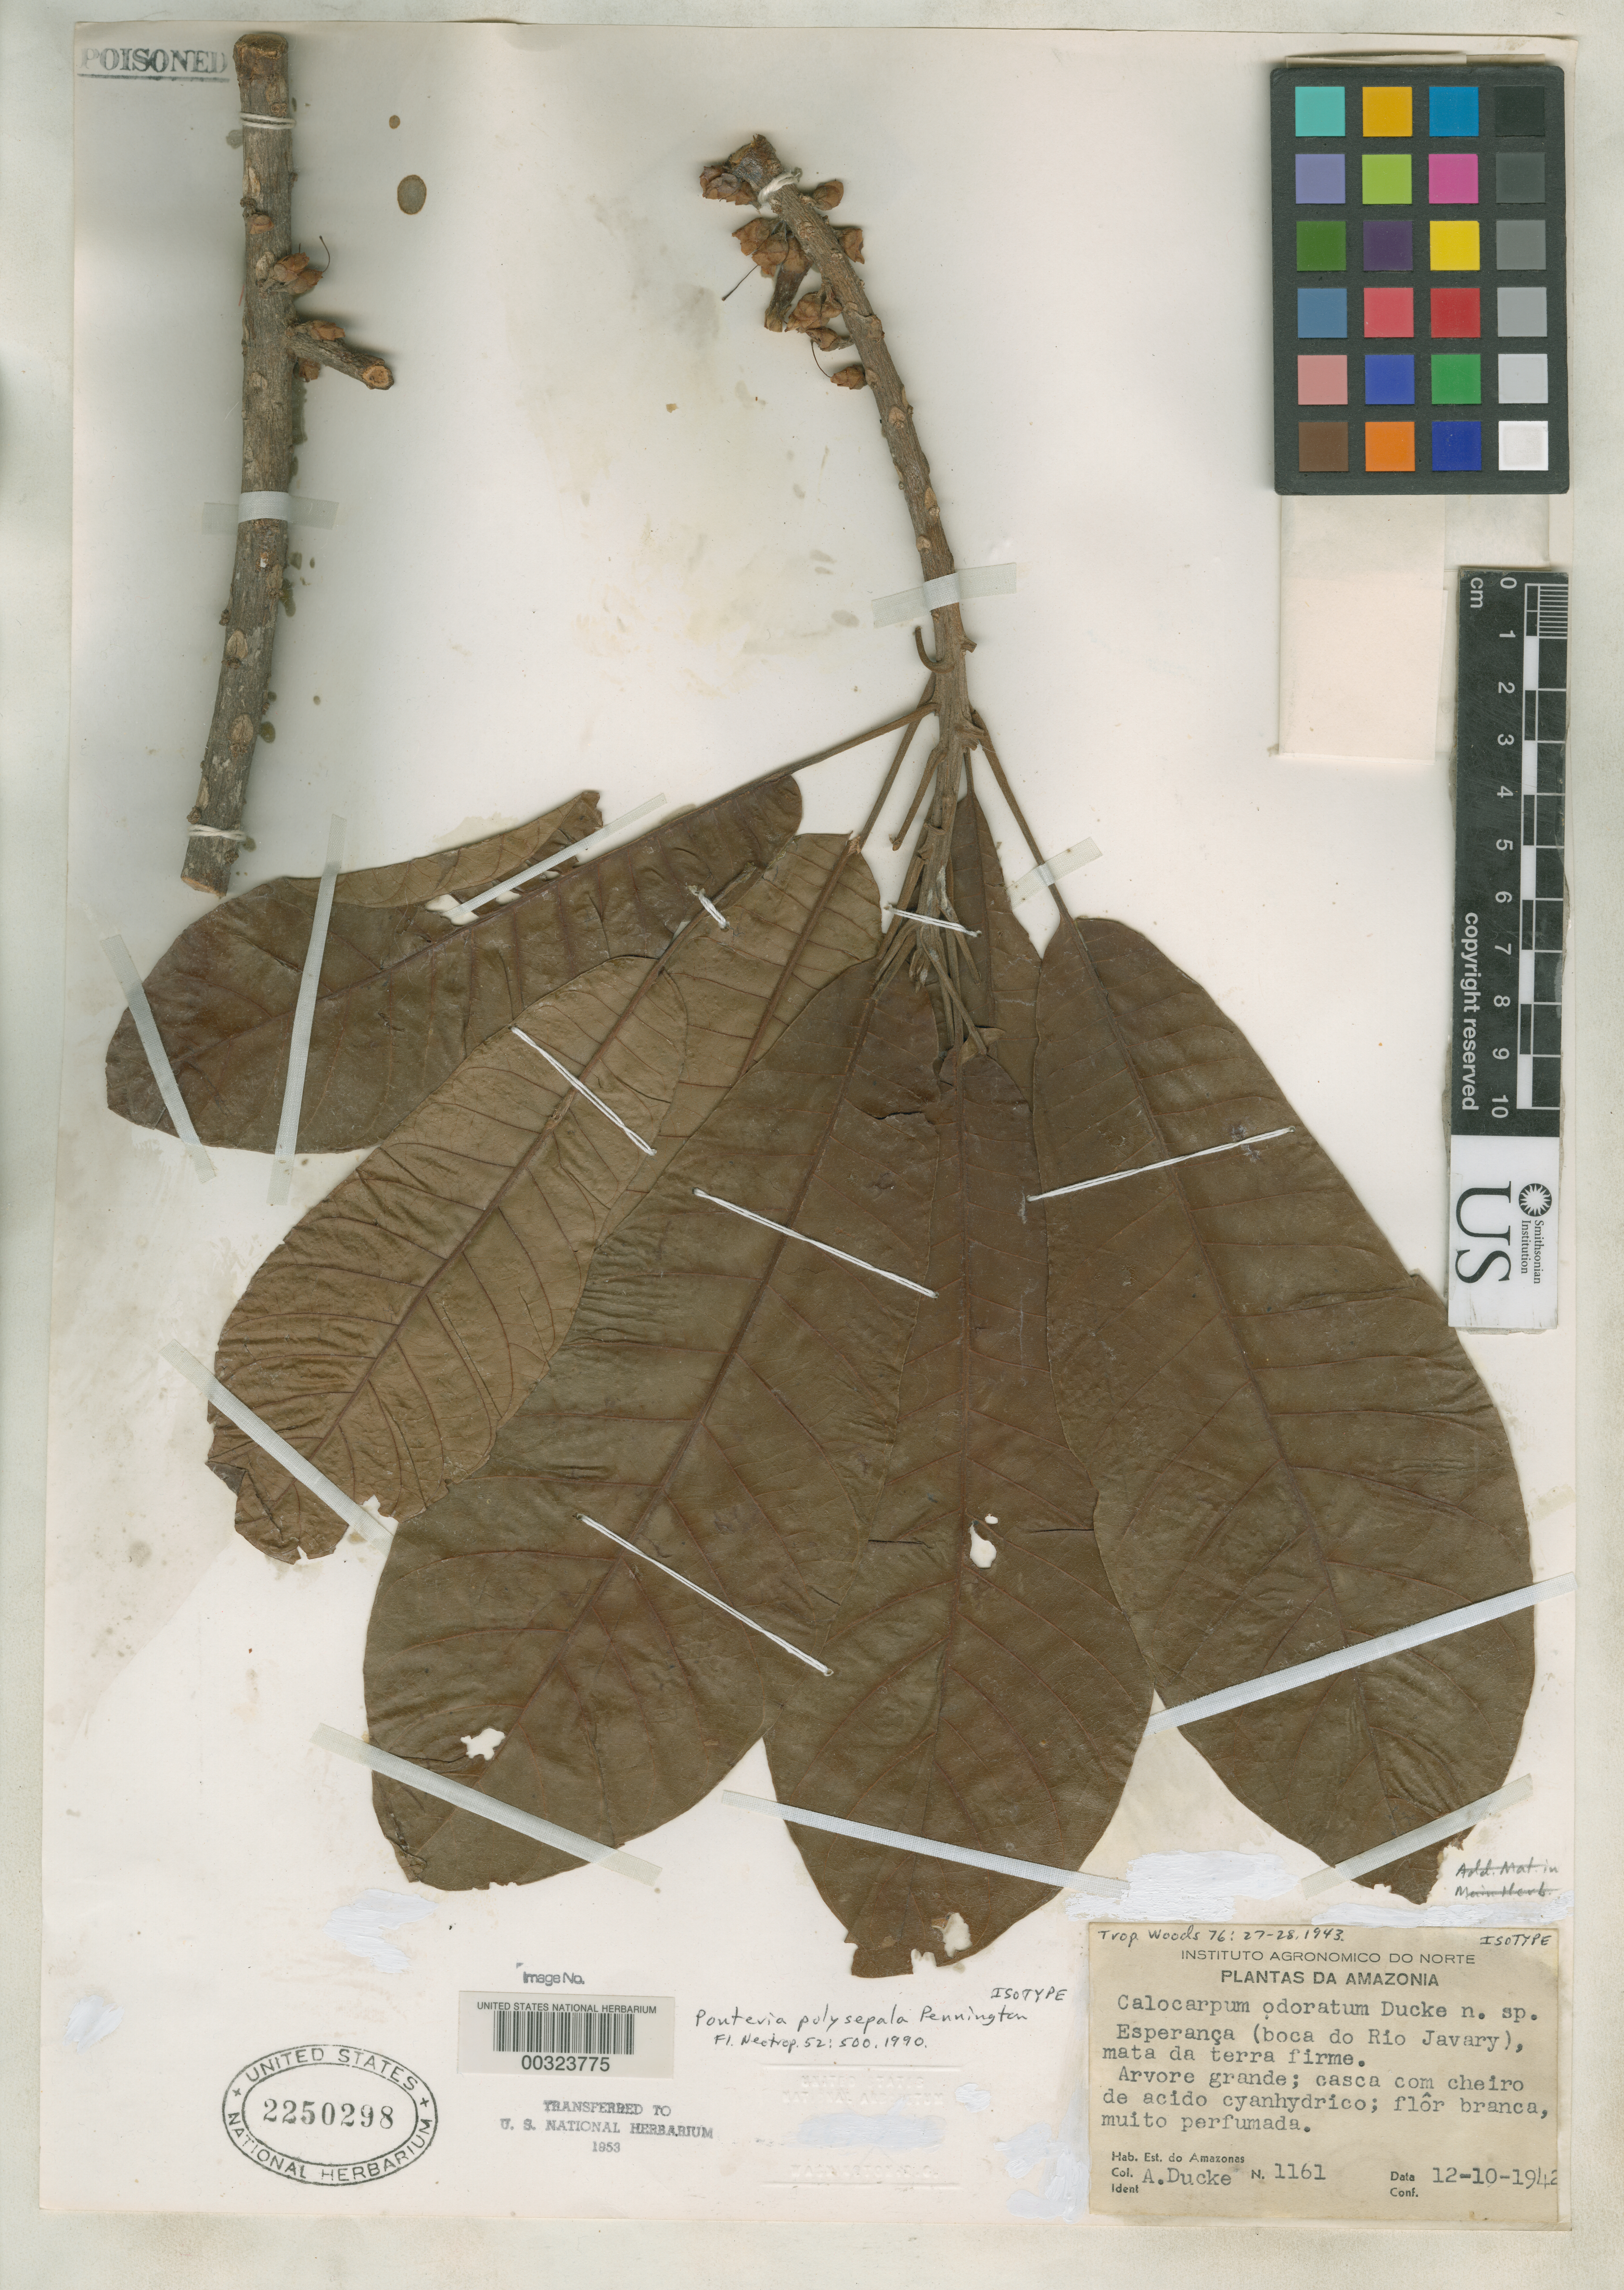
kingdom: Plantae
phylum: Tracheophyta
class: Magnoliopsida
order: Ericales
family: Sapotaceae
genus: Calocarpum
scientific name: Calocarpum odoratum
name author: Ducke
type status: Isotype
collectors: A. Ducke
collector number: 1161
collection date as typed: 12-10-1942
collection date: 1942-10-12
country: Brazil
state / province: Amazonas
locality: Esperanca, mouth of Rio Javary.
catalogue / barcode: US 2250298-2